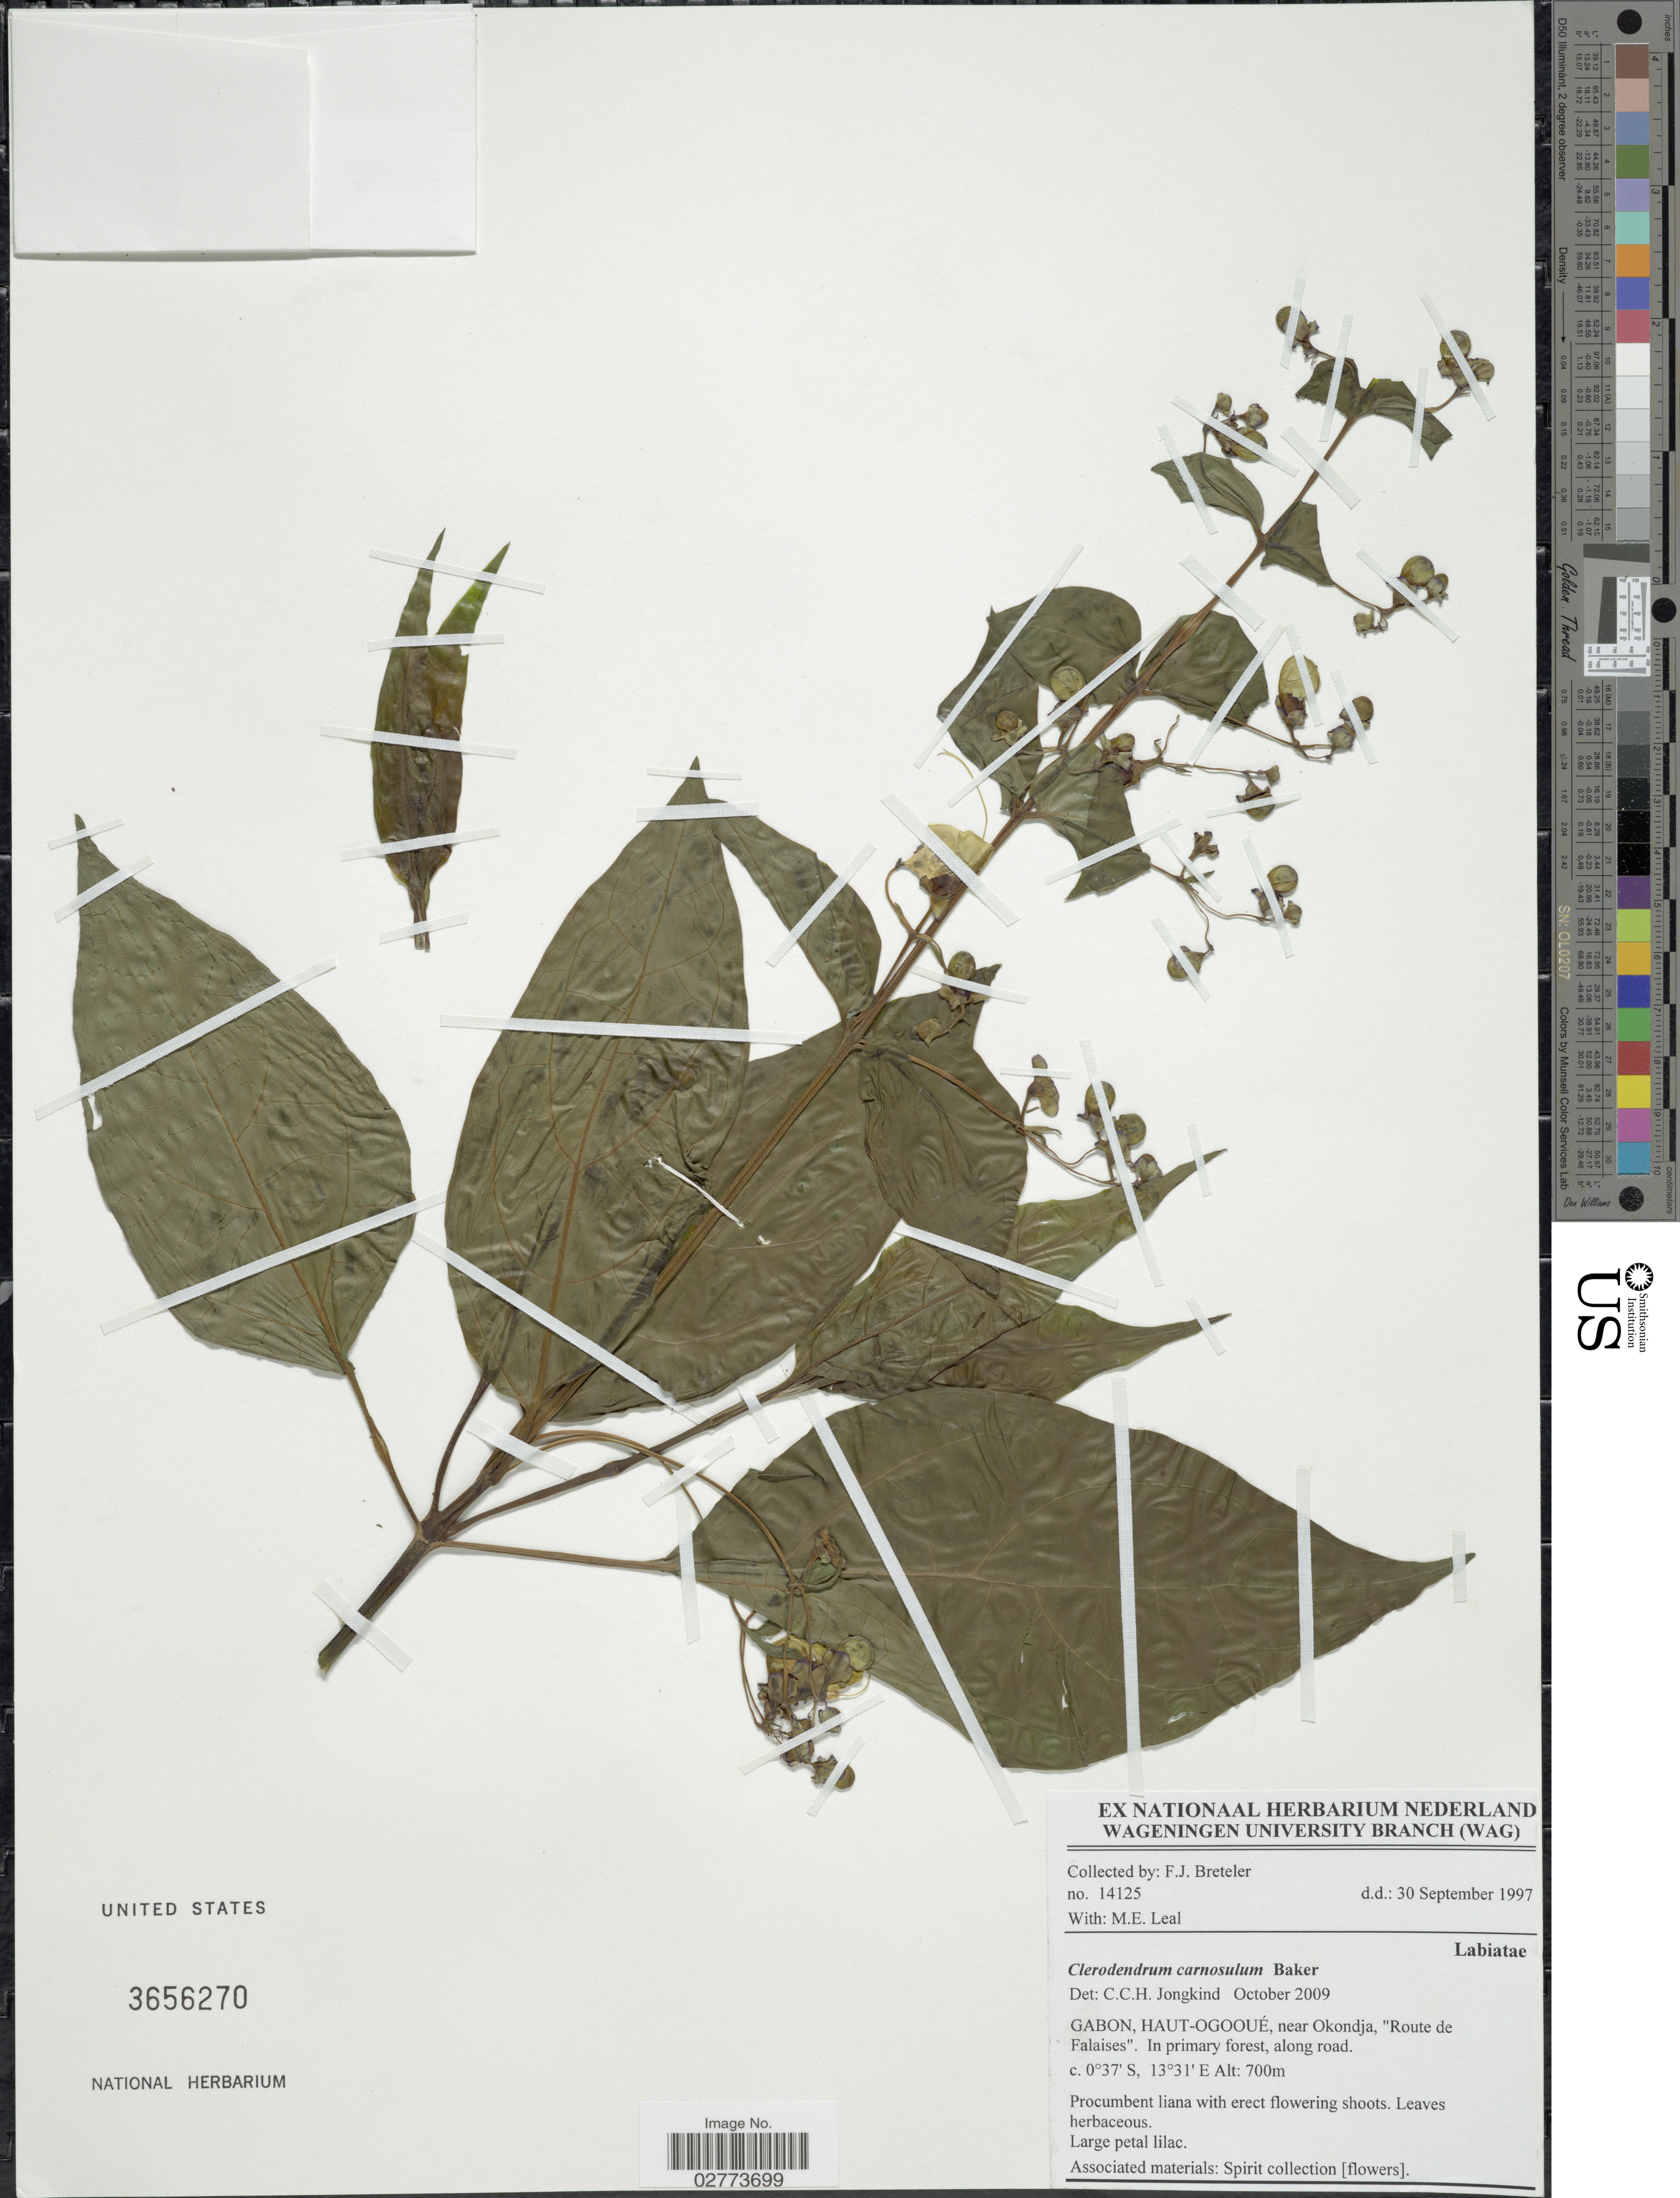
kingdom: Plantae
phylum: Tracheophyta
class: Magnoliopsida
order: Lamiales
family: Lamiaceae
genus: Clerodendrum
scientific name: Clerodendrum carnosulum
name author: Baker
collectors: F. J. Breteler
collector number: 14125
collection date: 1997-09-30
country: Gabon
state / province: Haut-Ogooue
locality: Near Okondja, "Route de Falaises".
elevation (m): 700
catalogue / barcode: US 3656270